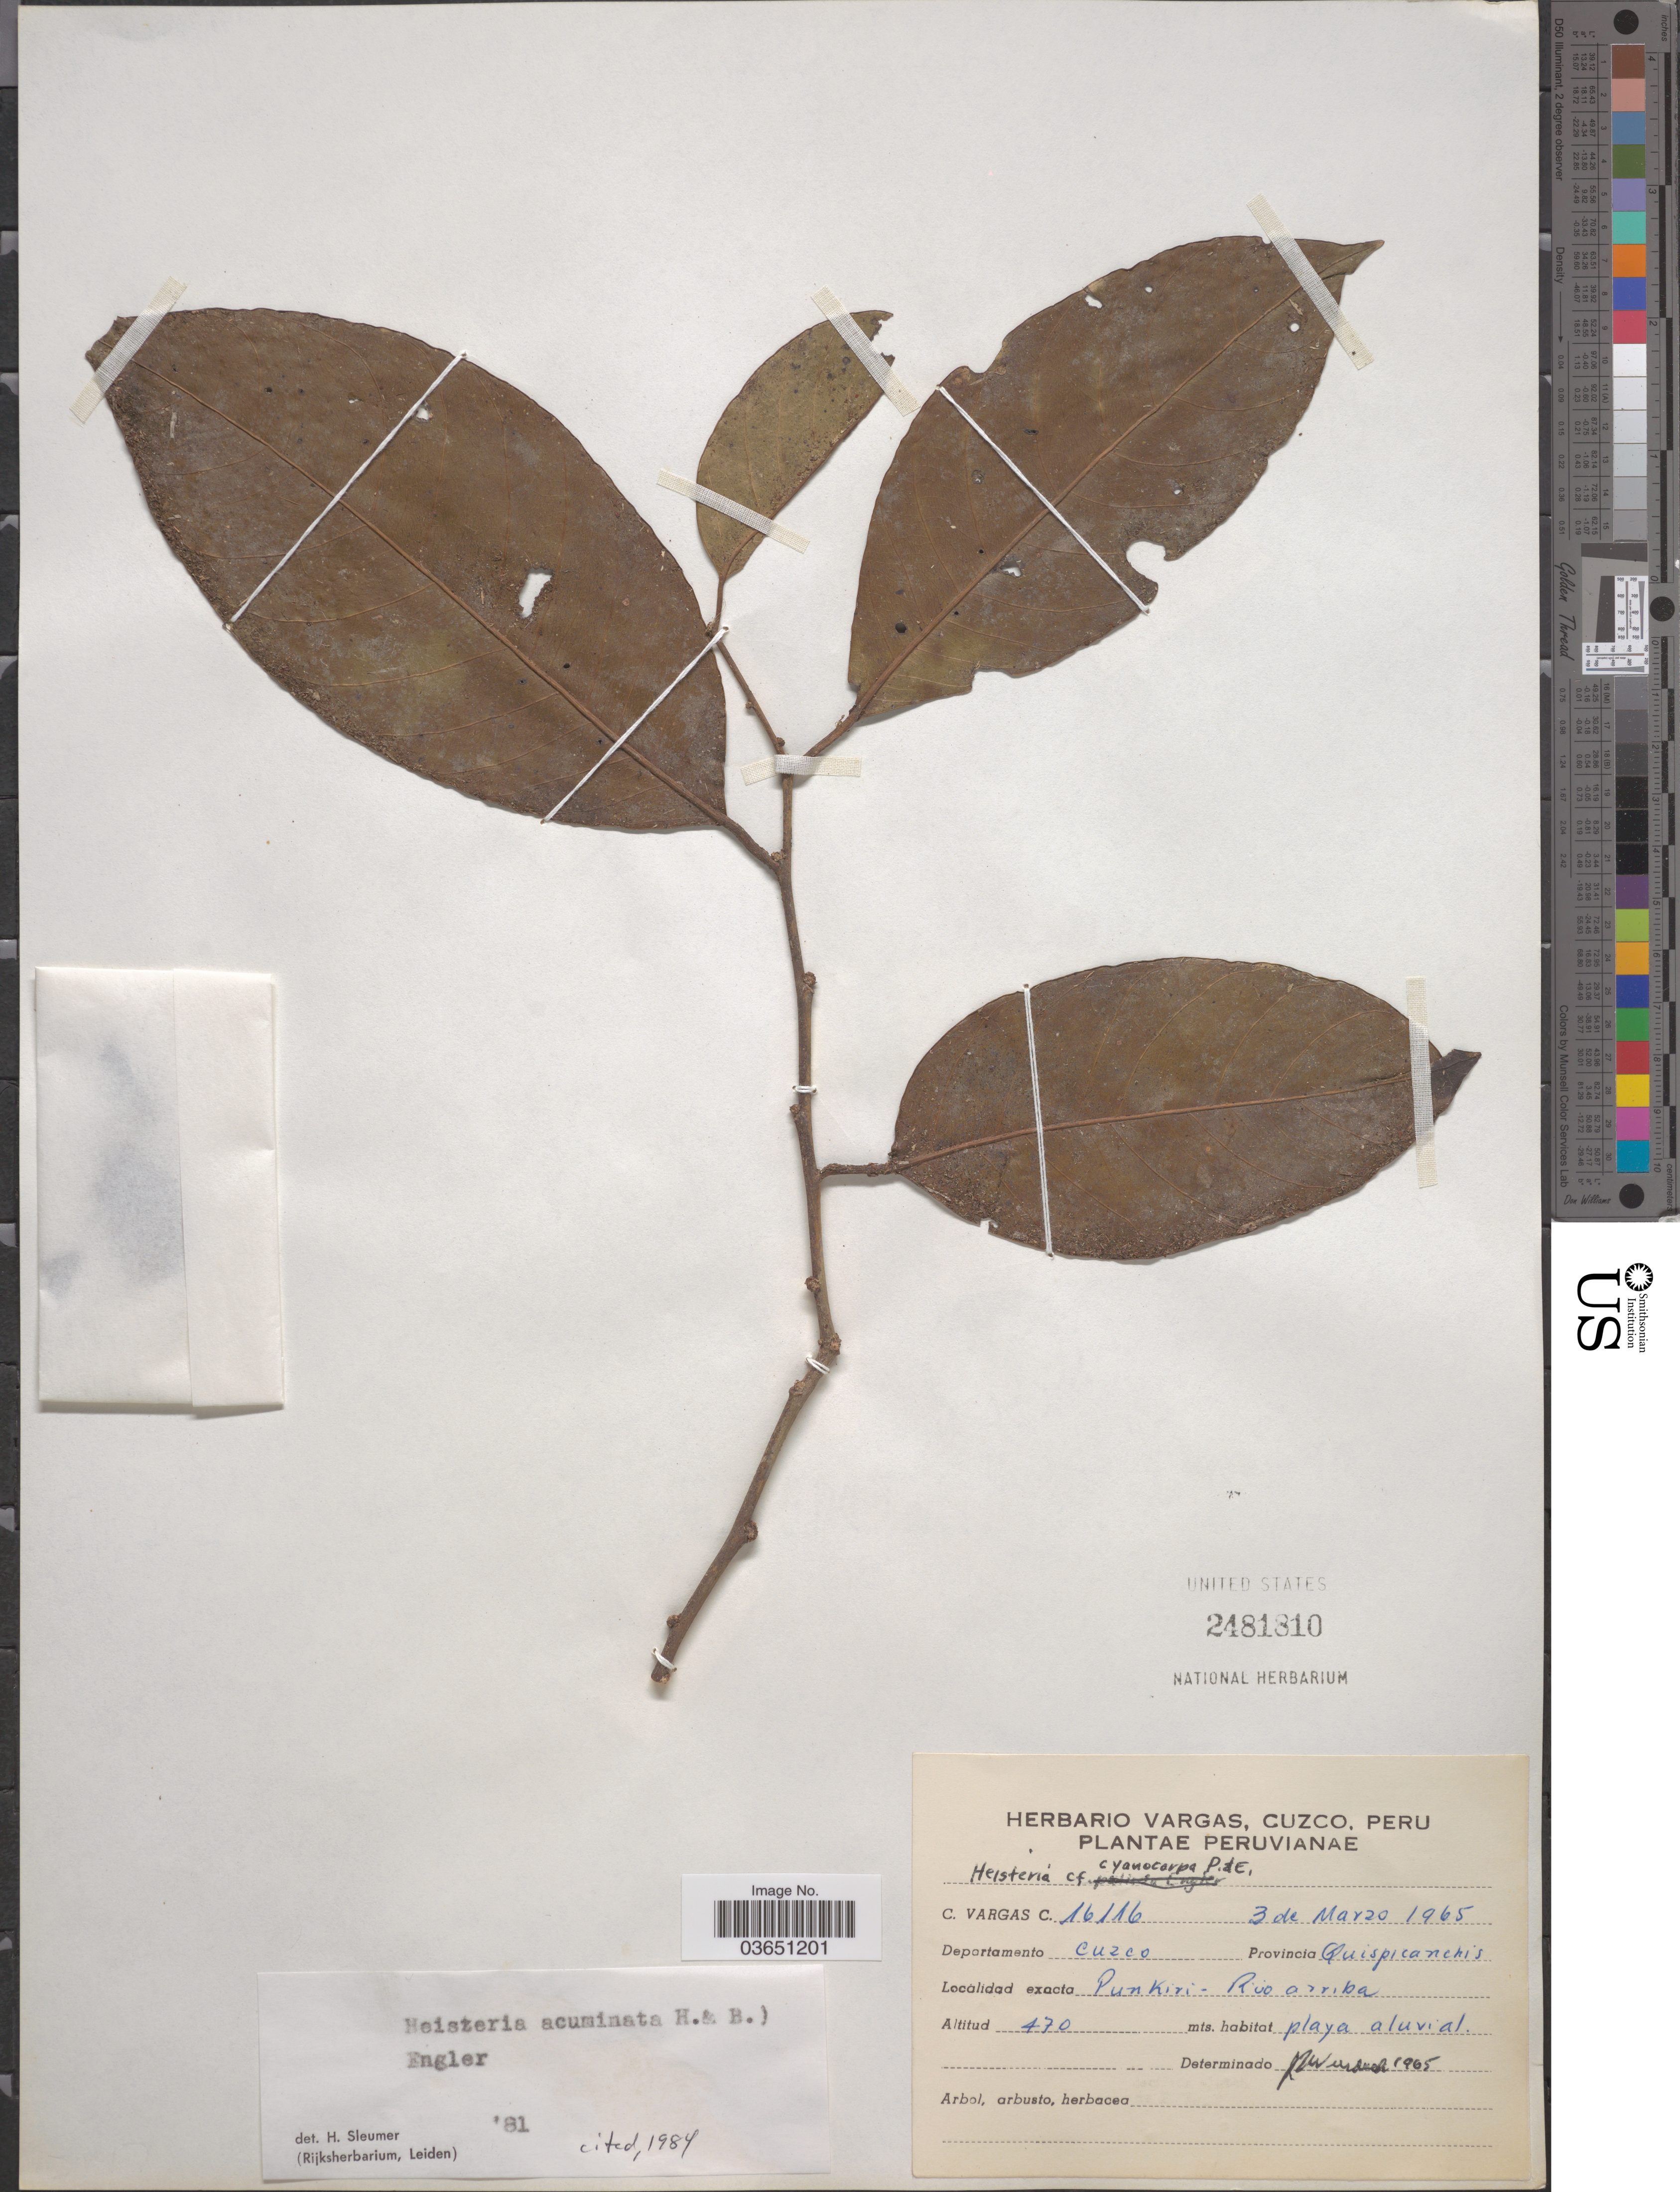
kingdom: Plantae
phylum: Tracheophyta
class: Magnoliopsida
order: Santalales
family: Erythropalaceae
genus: Heisteria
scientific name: Heisteria acuminata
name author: (Humb. & Bonpl.) Engl.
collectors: C. Vargas Calderón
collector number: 16116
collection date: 1965-03-03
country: Peru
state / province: Cusco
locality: Departamento Cuzco. Provincia Quispicanchis. Punkiri - Rio Arriba.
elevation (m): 470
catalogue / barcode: US 2481810